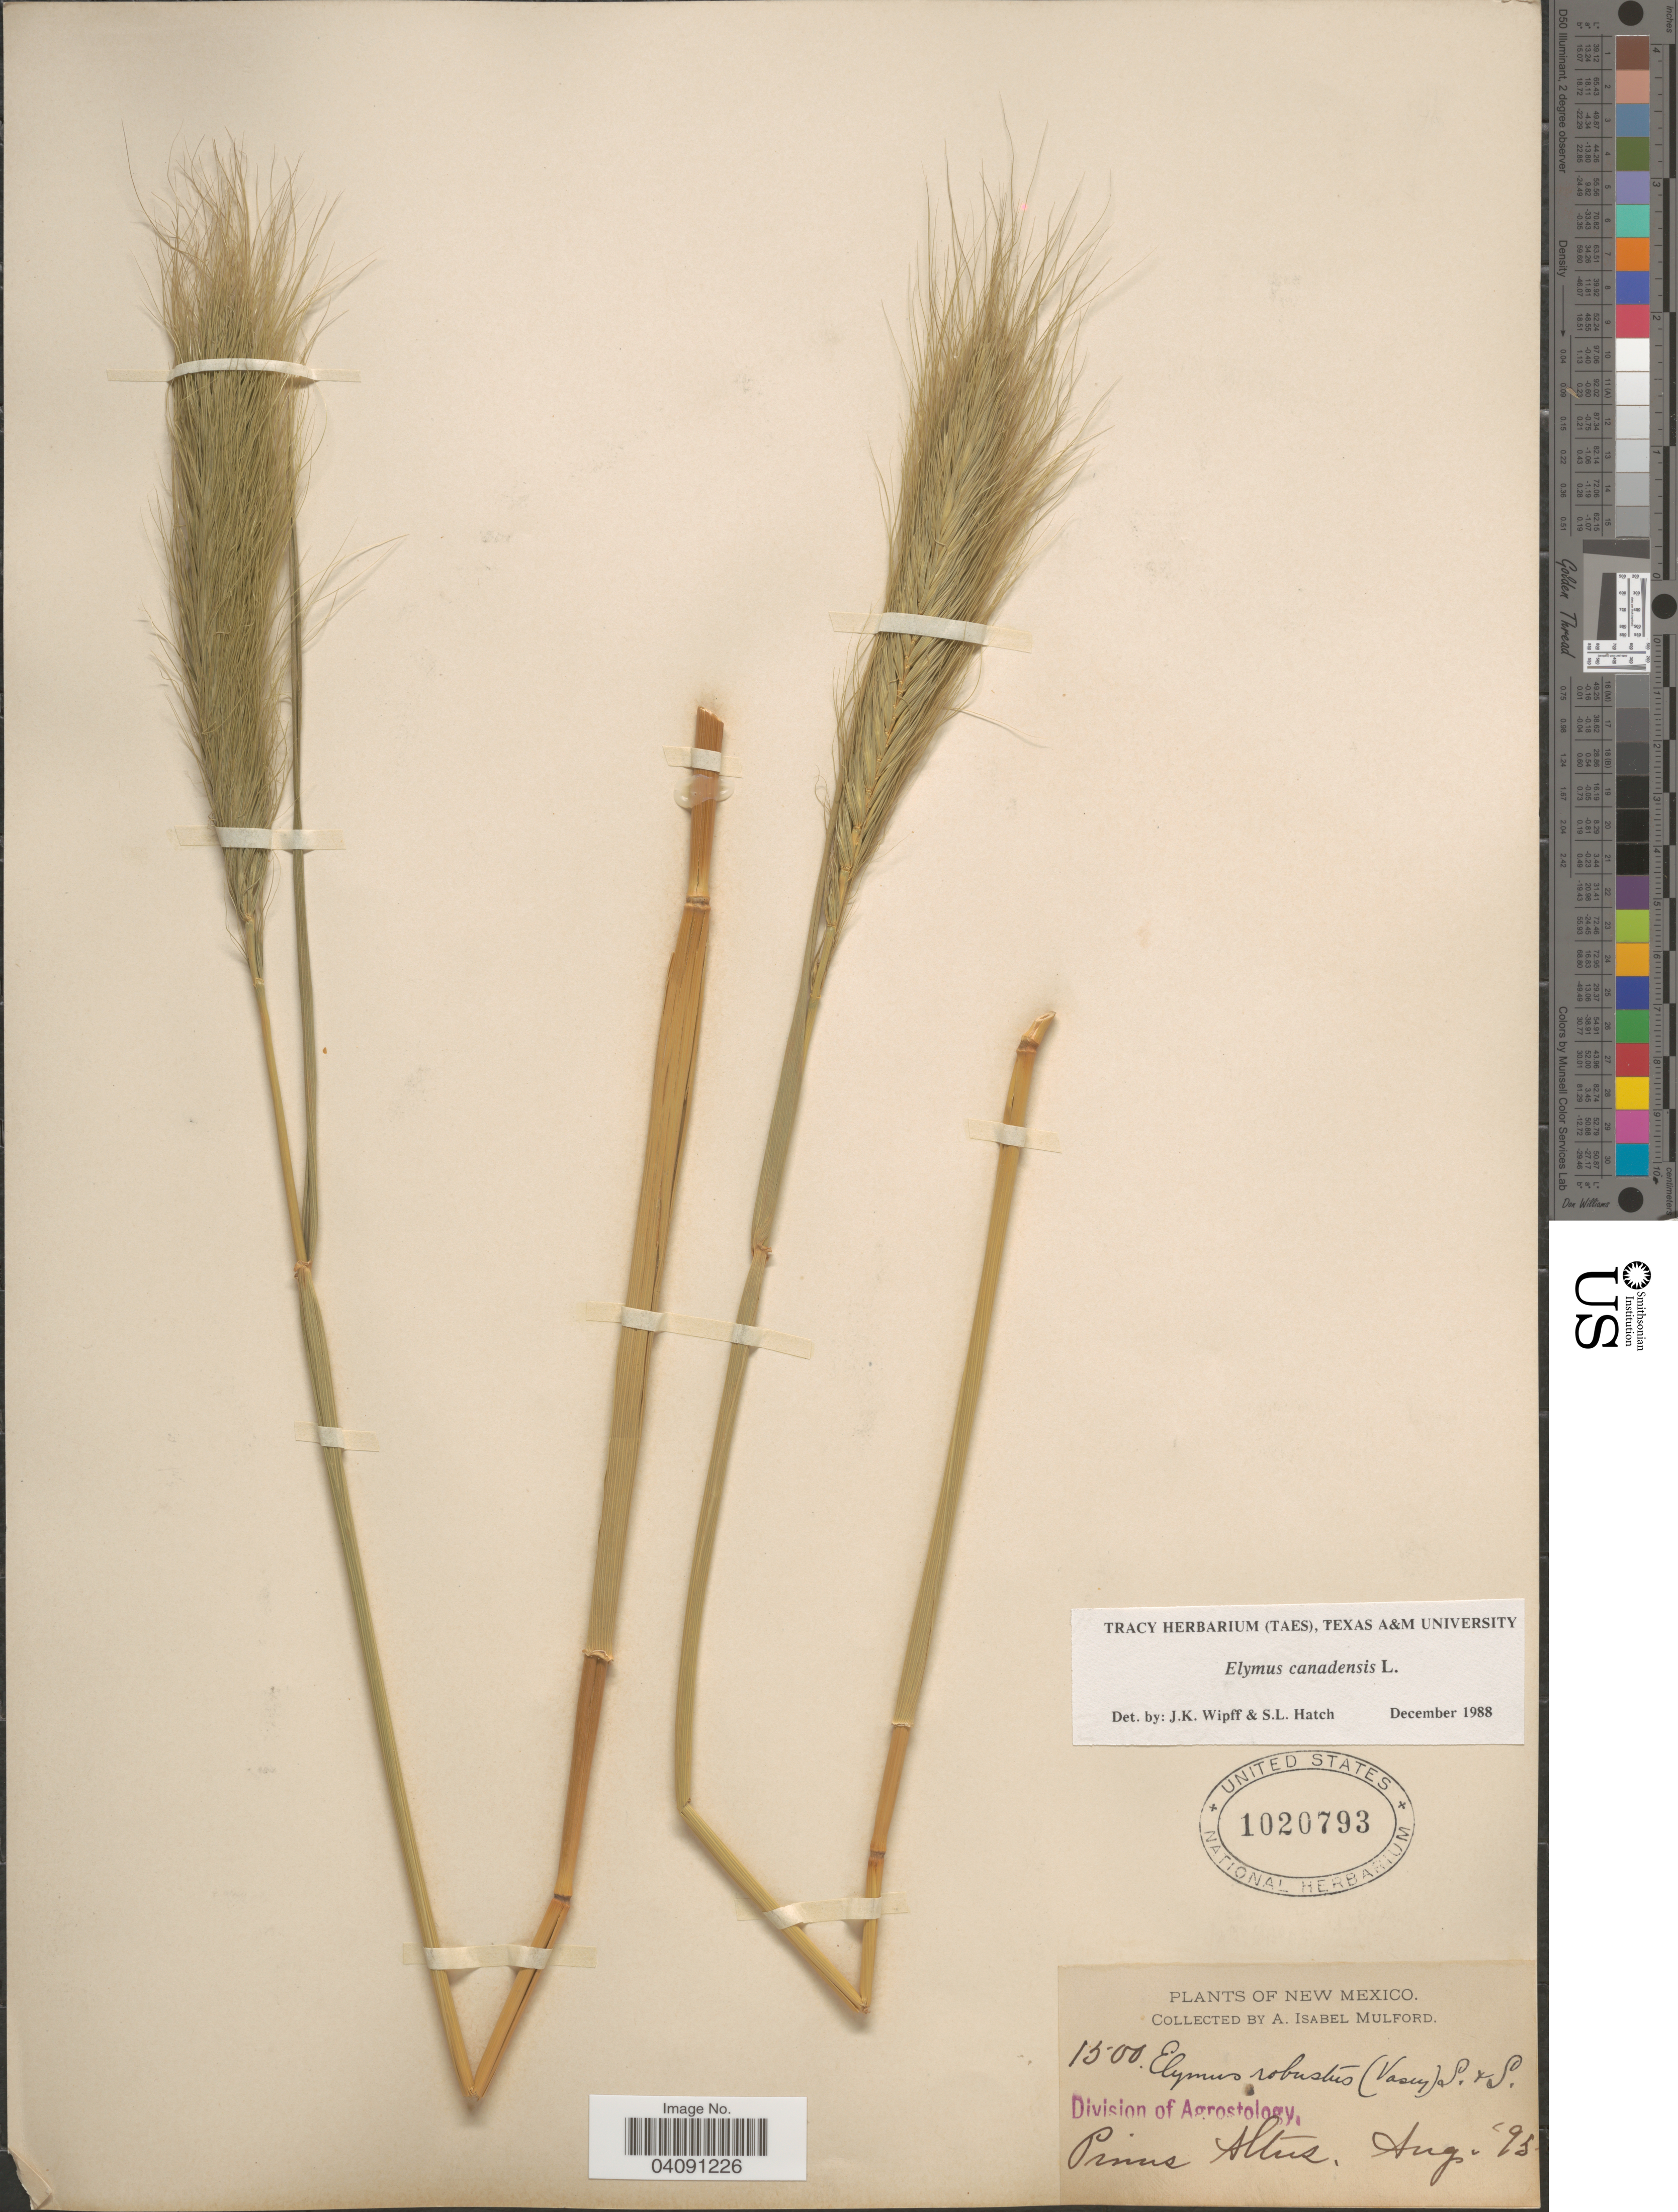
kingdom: Plantae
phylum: Tracheophyta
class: Liliopsida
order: Poales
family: Poaceae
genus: Elymus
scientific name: Elymus canadensis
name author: L.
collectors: A. Mulford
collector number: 1500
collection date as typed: Transcribed d/m/y: /8/95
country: United States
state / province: New Mexico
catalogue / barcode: US 1020793